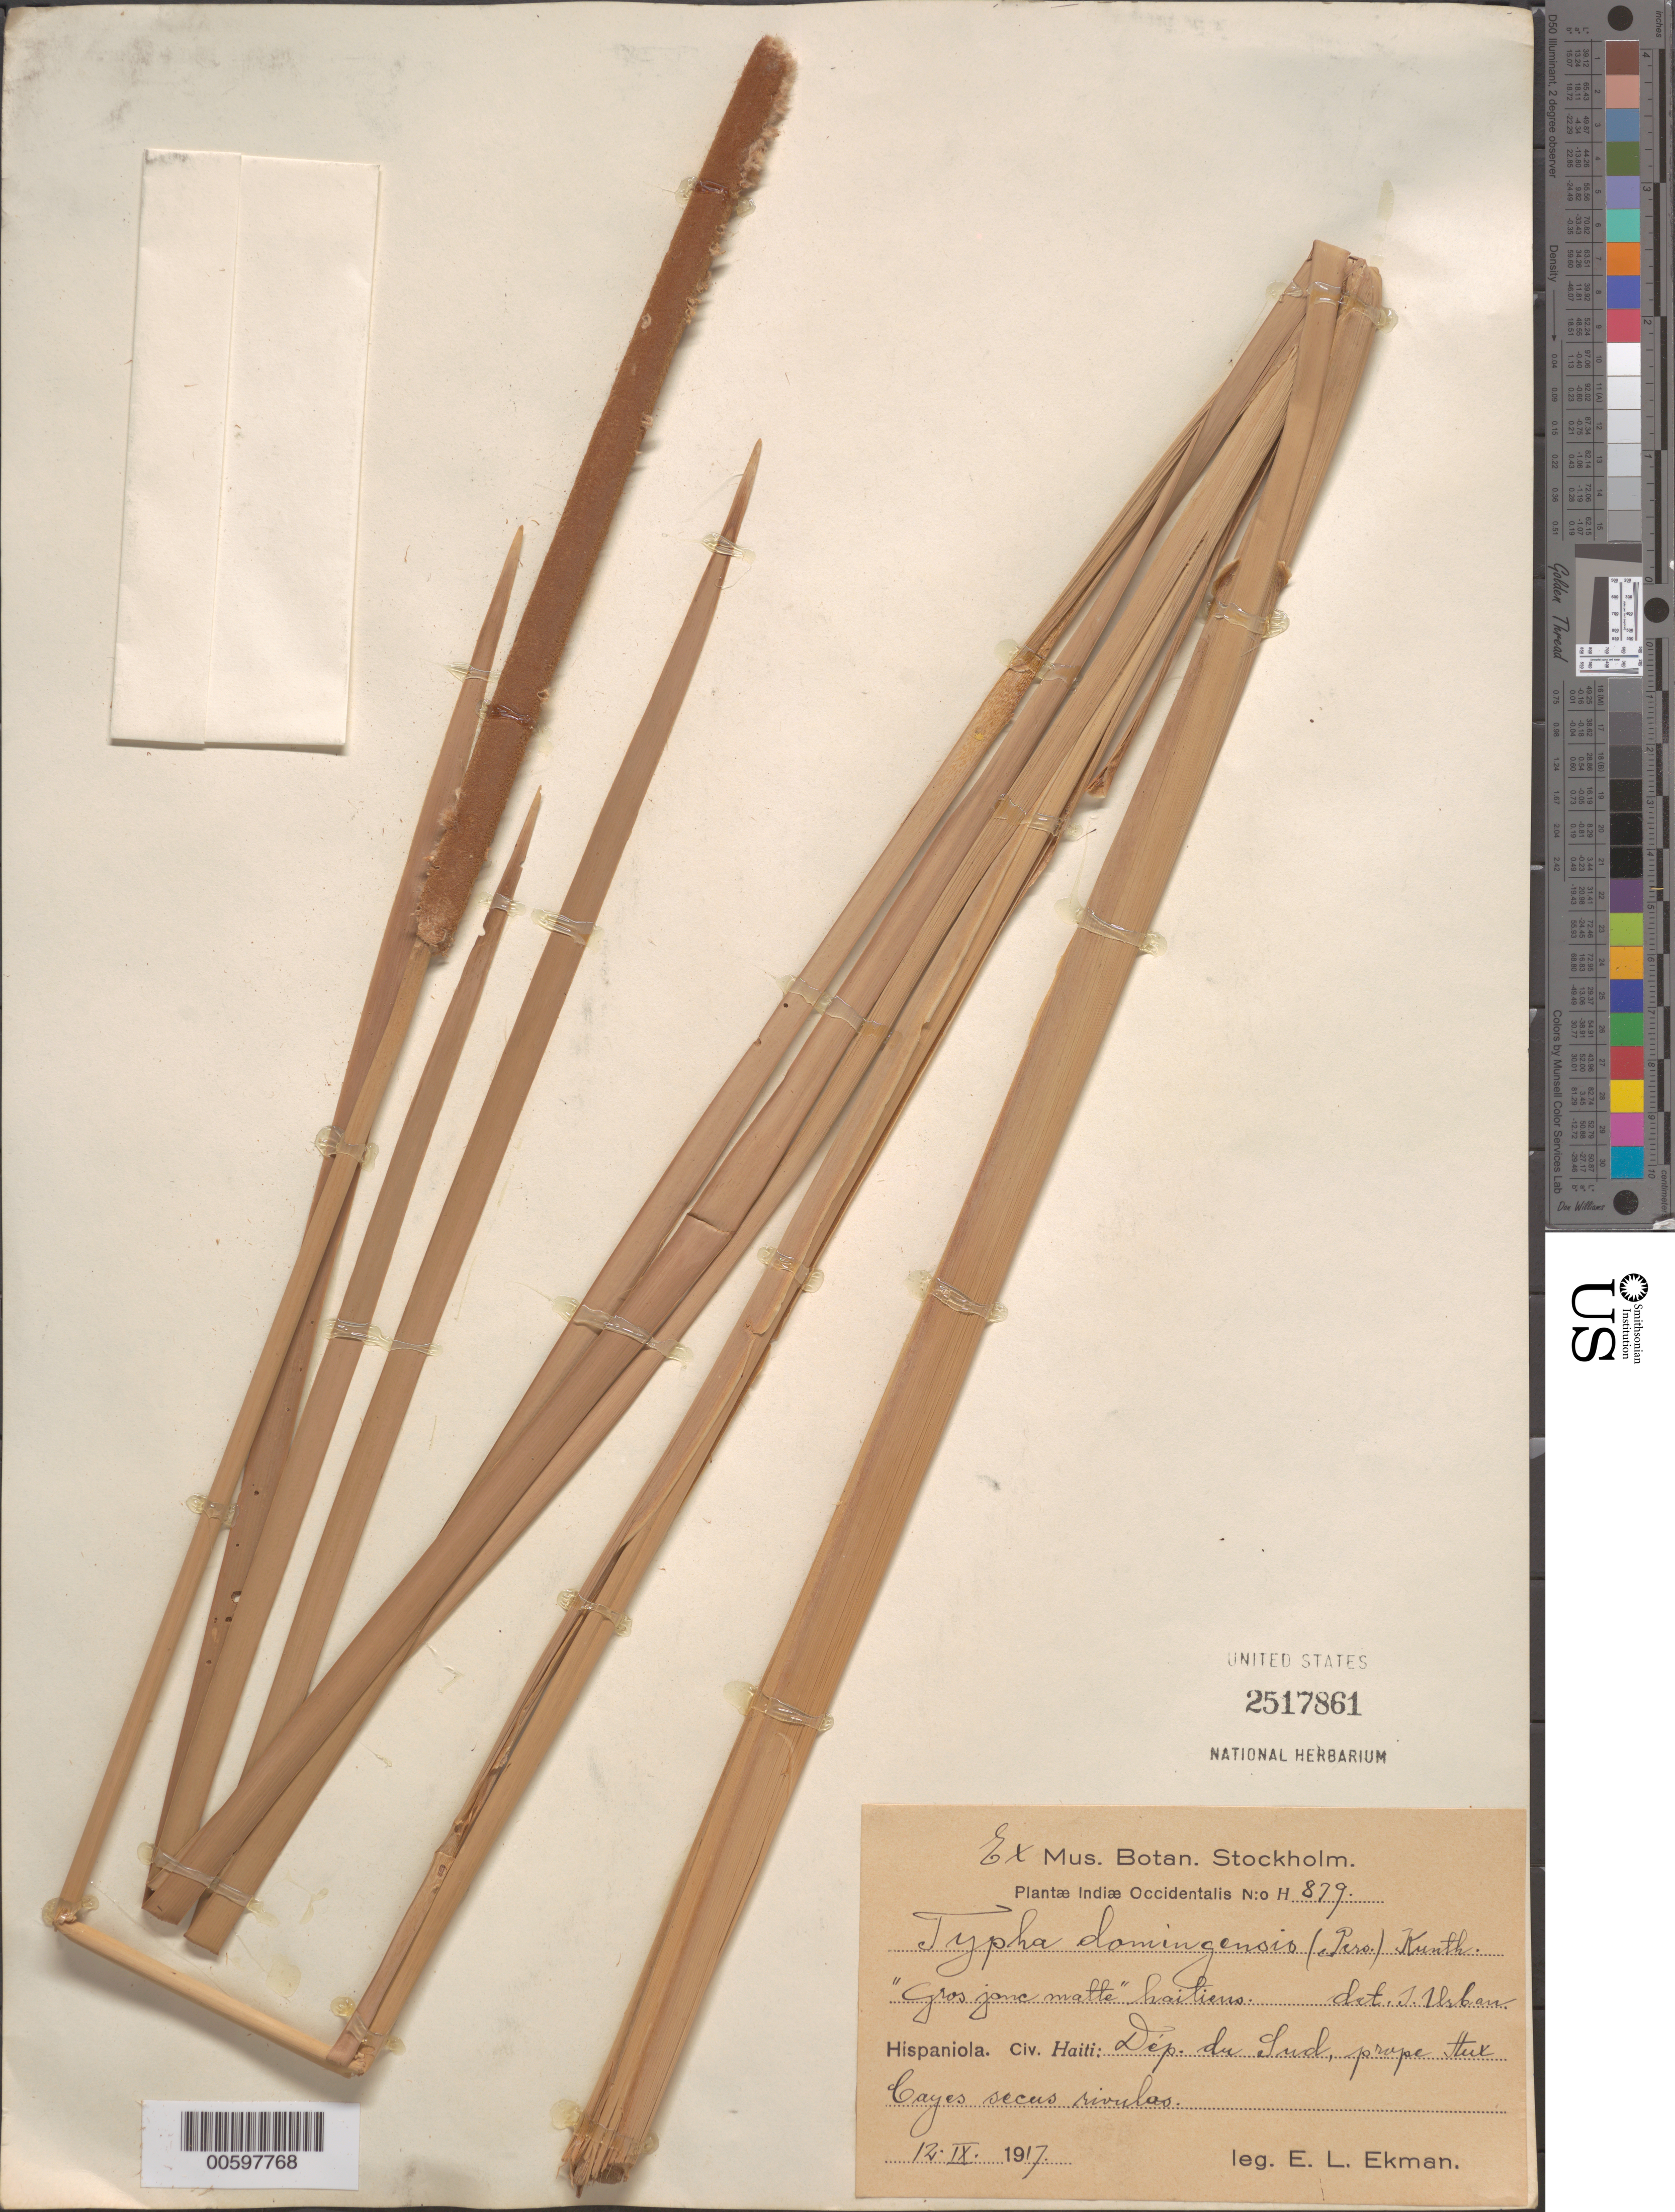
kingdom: Plantae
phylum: Tracheophyta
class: Liliopsida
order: Poales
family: Typhaceae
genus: Typha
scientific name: Typha domingensis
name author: Pers.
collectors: E. L. Ekman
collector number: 879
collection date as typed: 12 Nov 1917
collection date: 1917-11-12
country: Haiti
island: Hispaniola Island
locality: Near Hux Cayes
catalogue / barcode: US 2517861